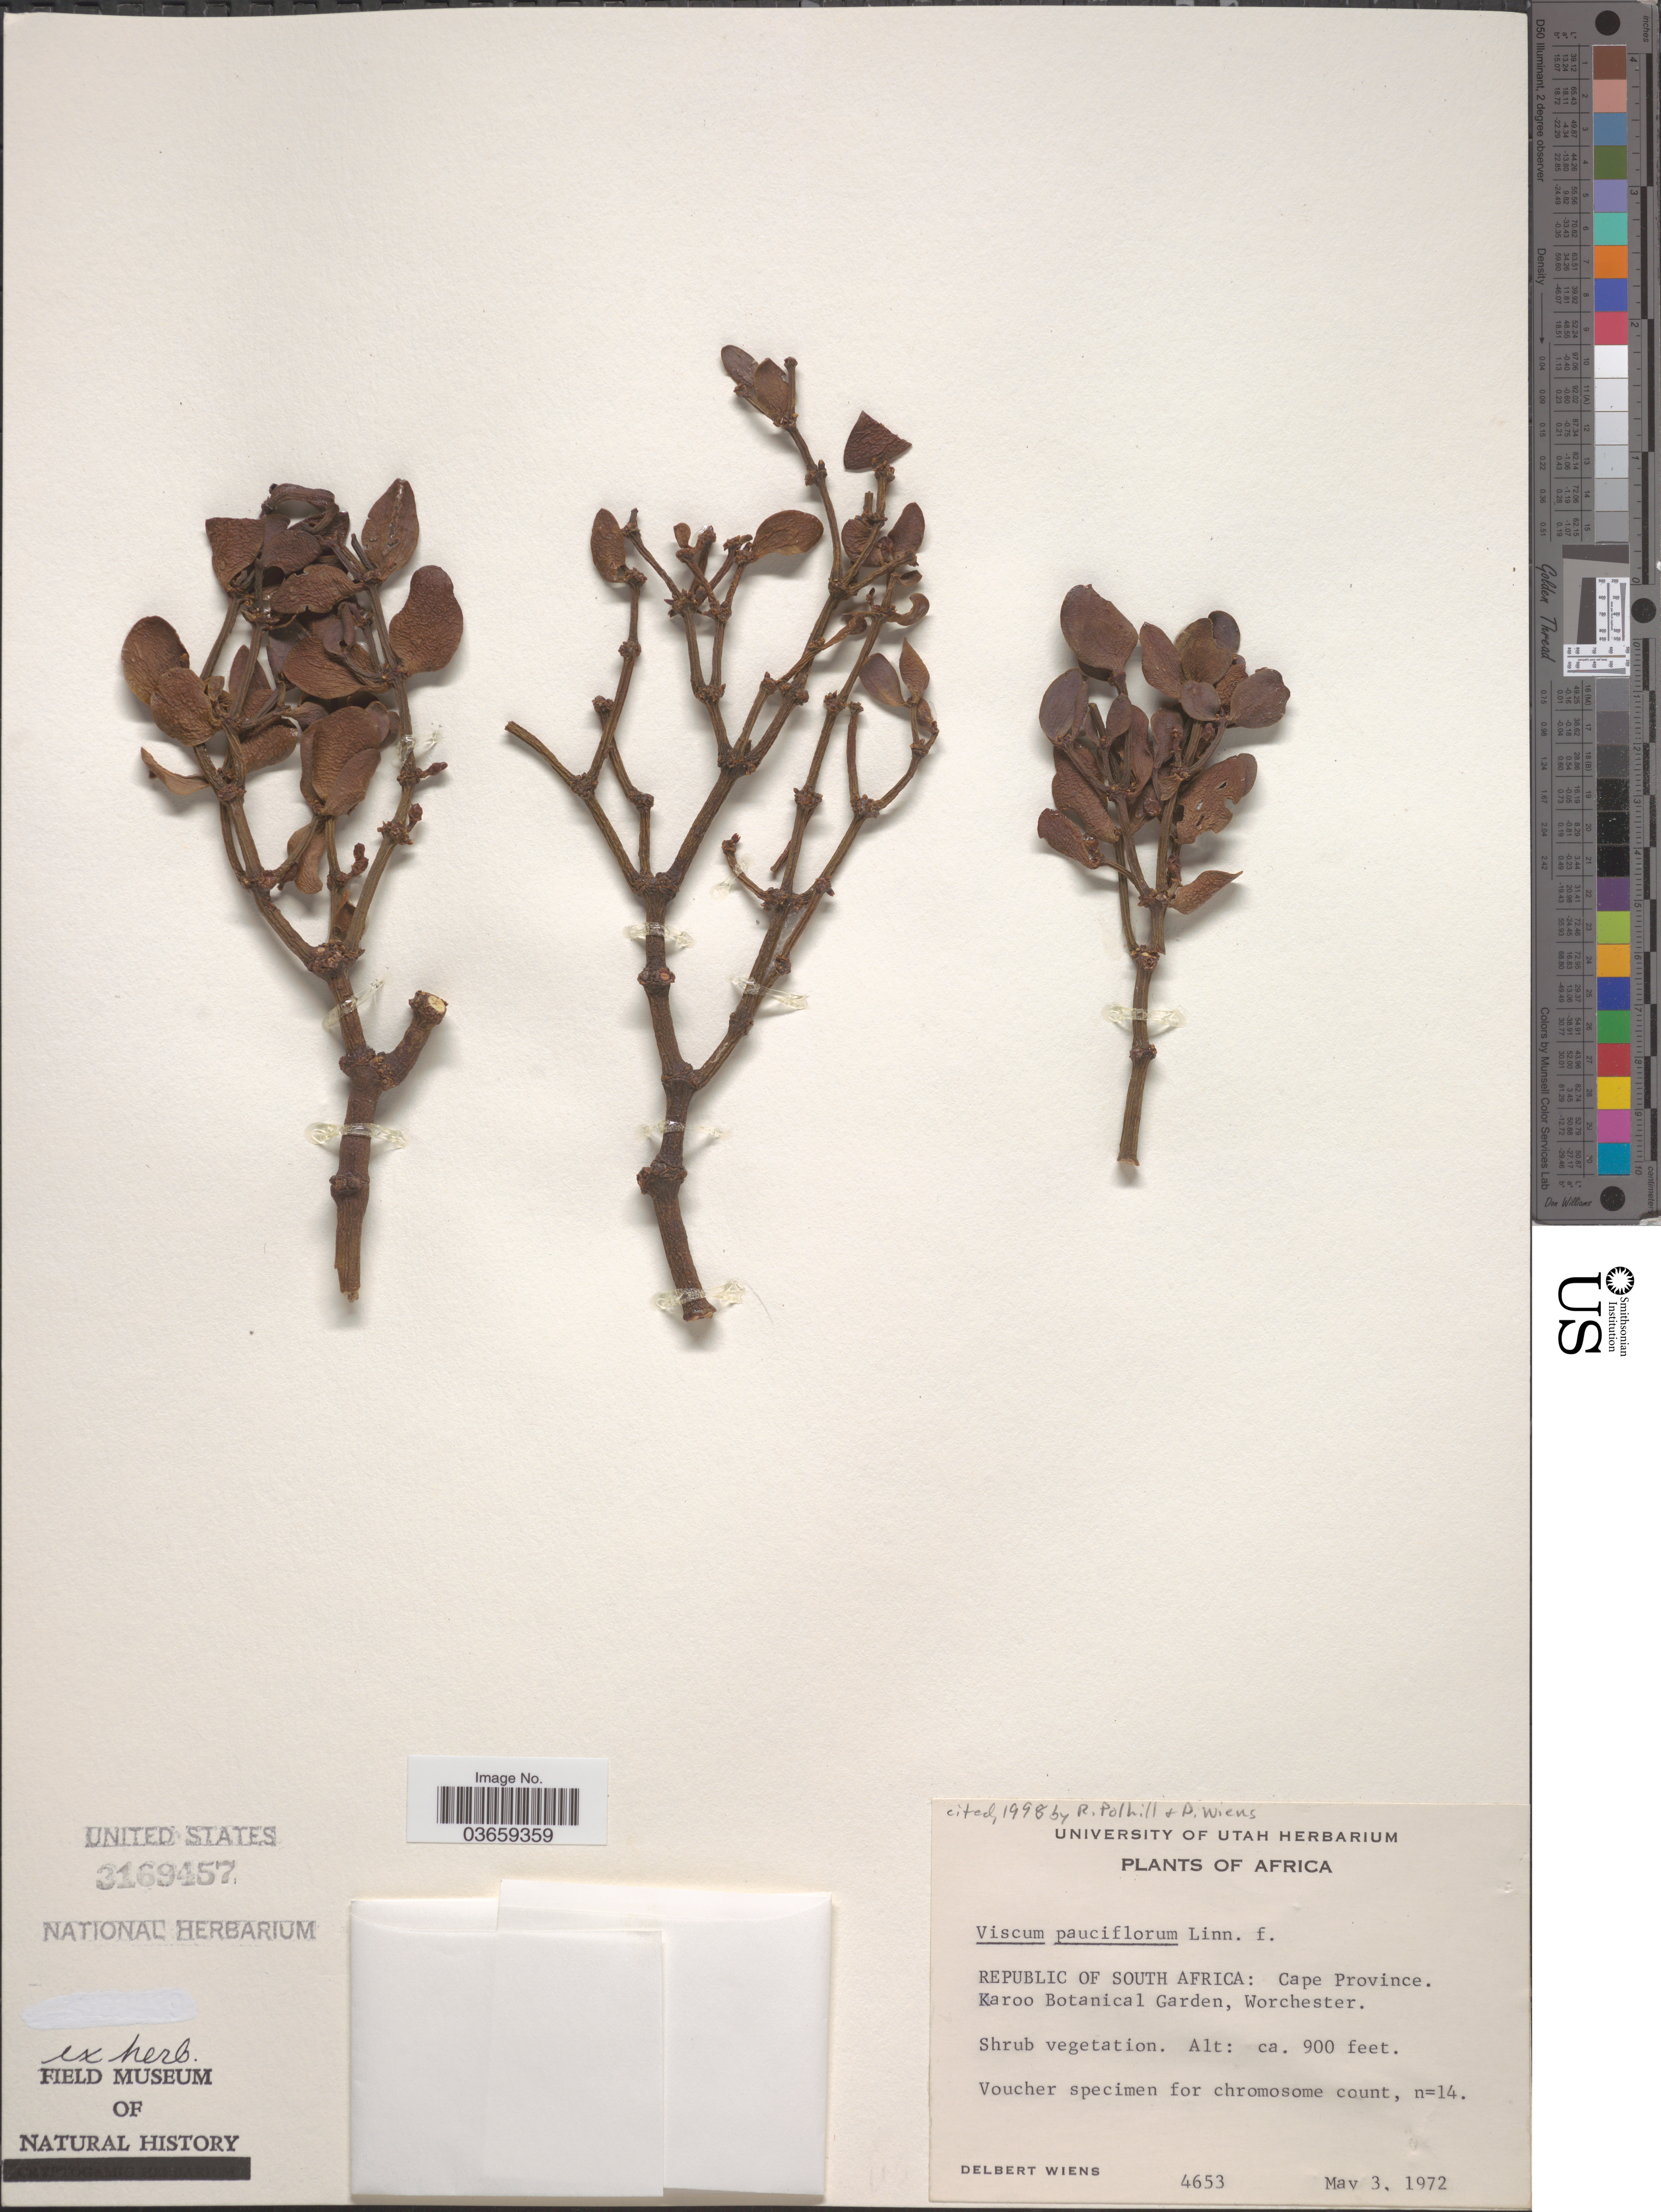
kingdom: Plantae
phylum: Tracheophyta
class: Magnoliopsida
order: Santalales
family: Viscaceae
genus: Viscum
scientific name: Viscum pauciflorum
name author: L. f.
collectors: D. Wiens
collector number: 4653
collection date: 1972-05-03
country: South Africa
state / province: Western Cape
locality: Republic of South Africa. Karoo Botanical Garden, Worchester.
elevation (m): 274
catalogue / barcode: US 3169457